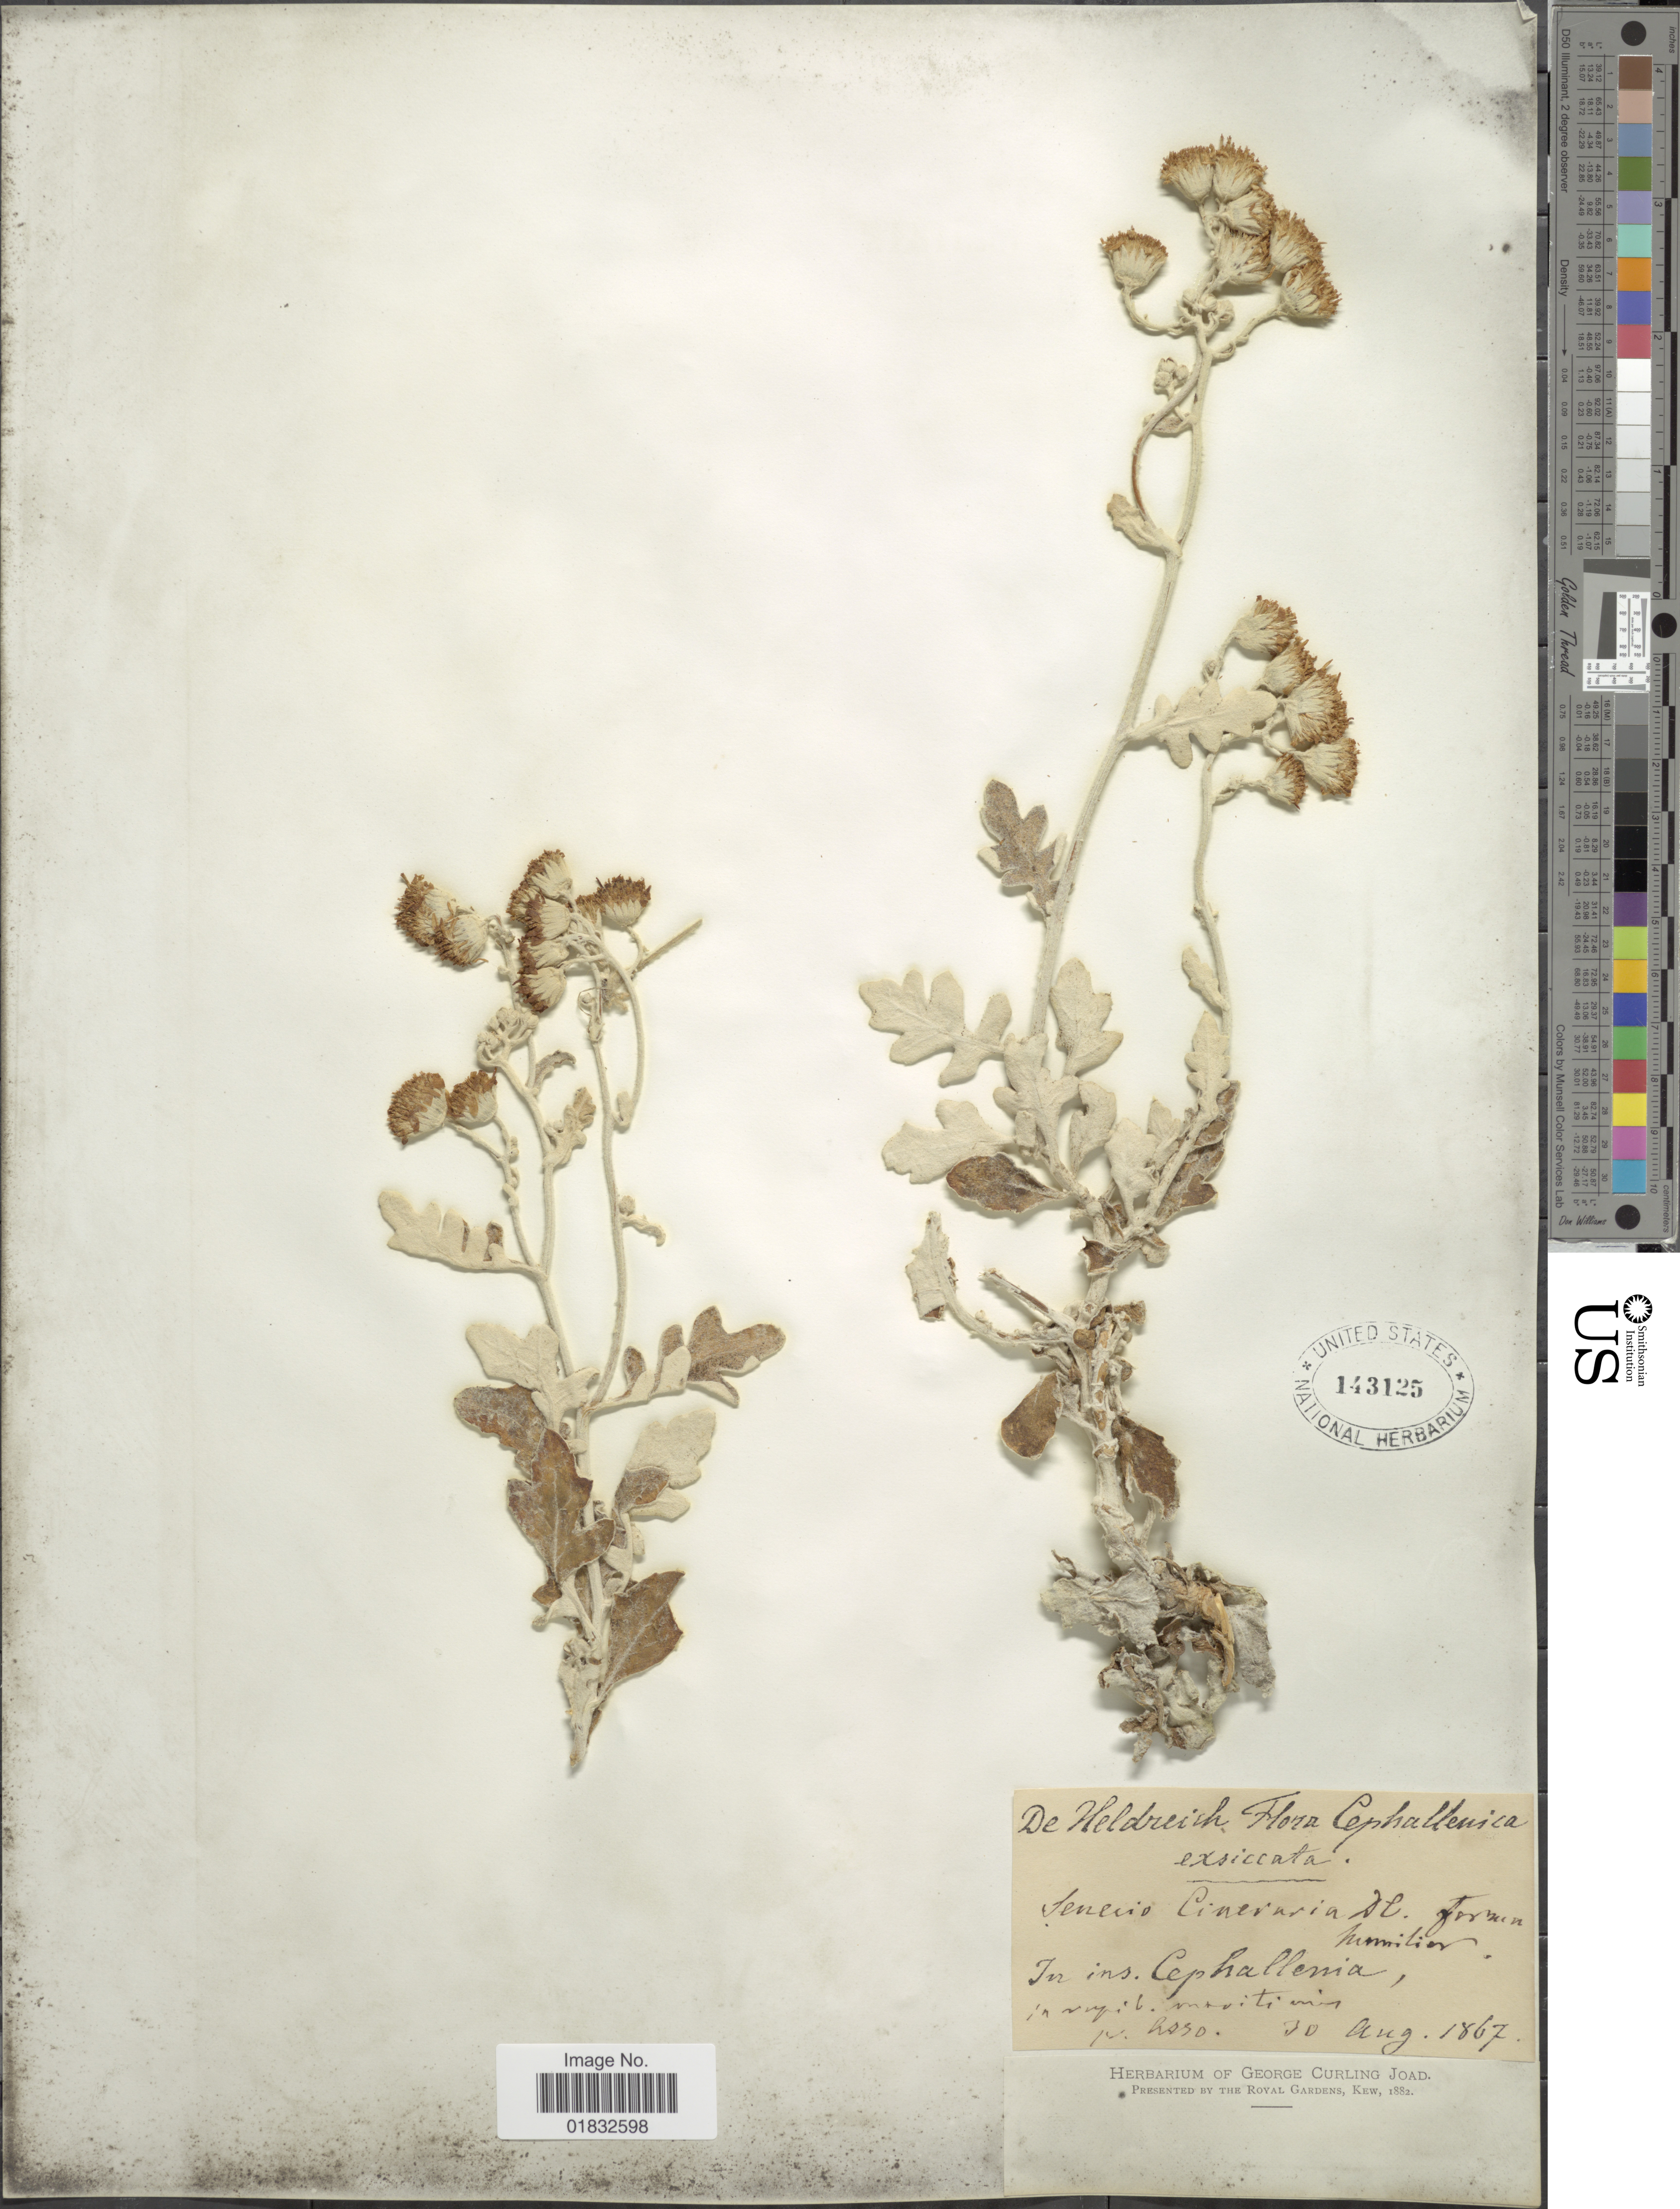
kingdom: Plantae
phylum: Tracheophyta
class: Magnoliopsida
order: Asterales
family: Asteraceae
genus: Jacobaea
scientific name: Jacobaea maritima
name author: (L.) Pelser & Meijden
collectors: -. De Heldreich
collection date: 1867-08-30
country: Greece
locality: In ins Cephallenia, in rupis maritimis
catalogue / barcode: US 143125